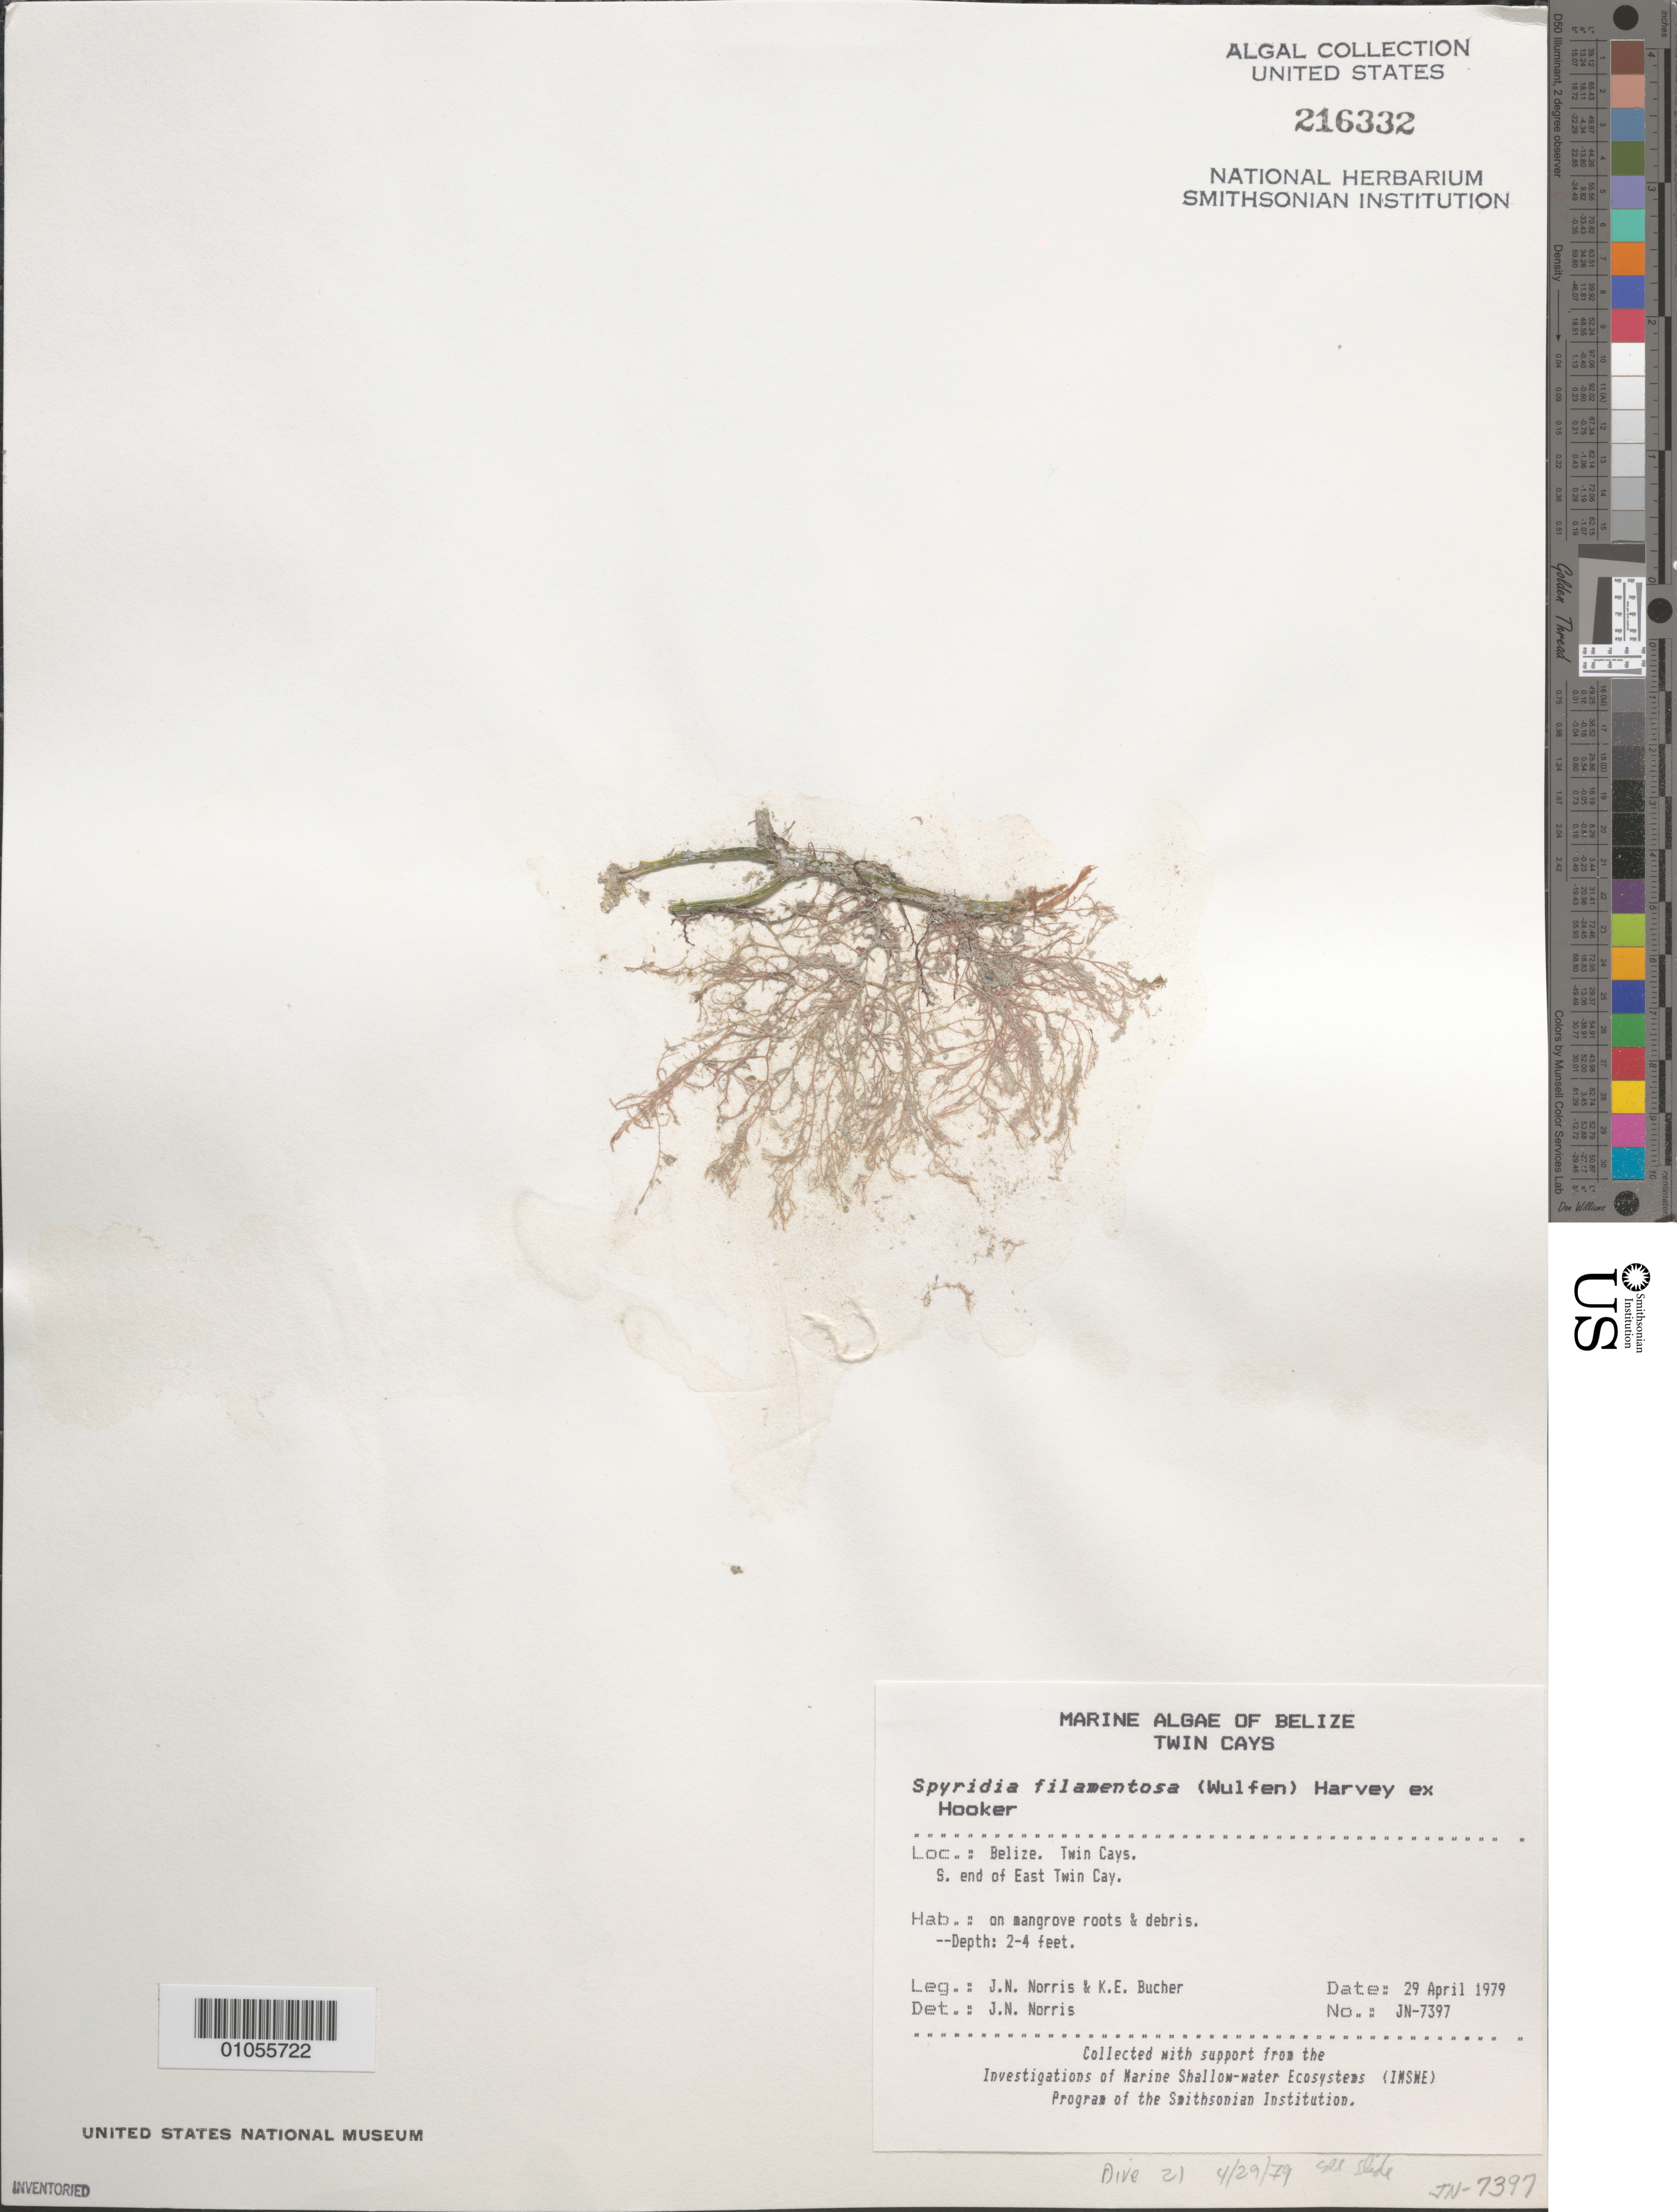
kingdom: Plantae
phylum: Rhodophyta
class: Florideophyceae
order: Ceramiales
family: Spyridiaceae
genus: Spyridia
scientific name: Spyridia filamentosa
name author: (Wulfen) Harv.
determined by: Norris, James N.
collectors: J. N. Norris & K. E. Bucher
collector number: JN-7397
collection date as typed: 29 Apr 1979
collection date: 1979-04-29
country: Belize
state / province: Stann Creek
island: East Twin Cay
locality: South end of East Twin Cay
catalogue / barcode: US 216332